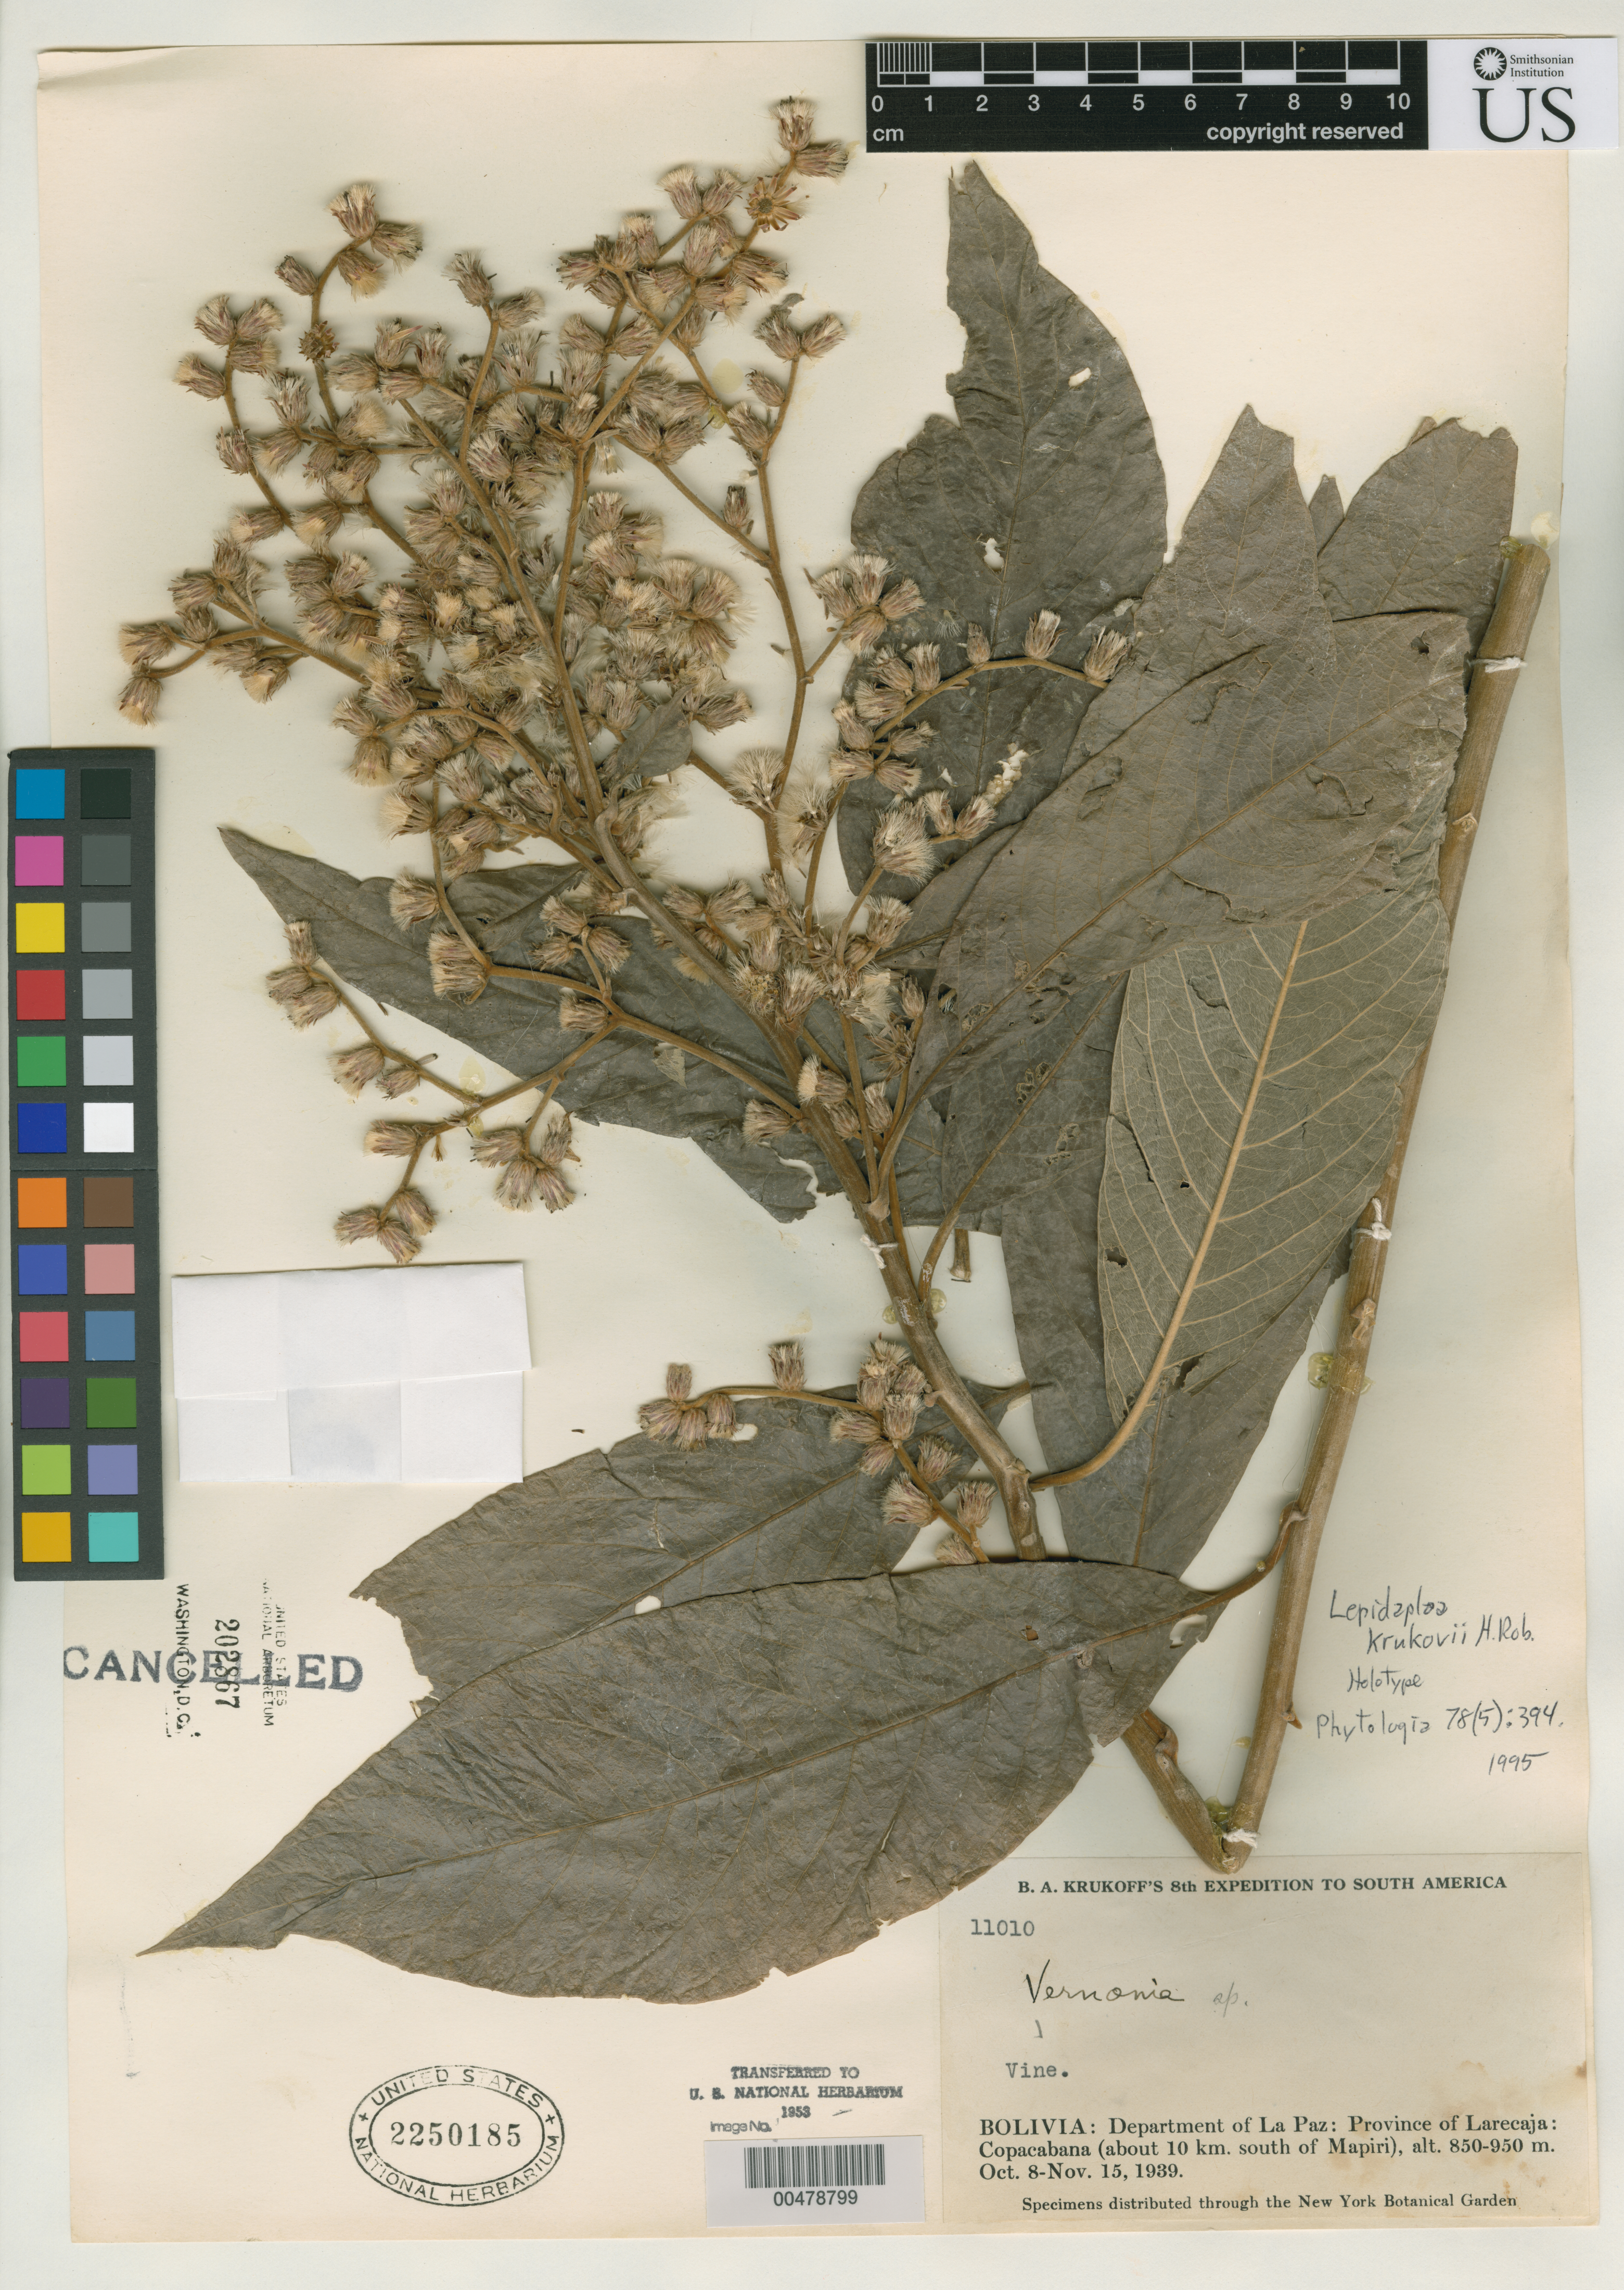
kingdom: Plantae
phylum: Tracheophyta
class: Magnoliopsida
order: Asterales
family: Asteraceae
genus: Lepidaploa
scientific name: Lepidaploa krukovii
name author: H. Rob.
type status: Holotype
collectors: B. A. Krukoff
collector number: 11010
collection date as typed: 08 Oct 1939 to 15 Nov 1939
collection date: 1939-10-08/1939-11-15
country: Bolivia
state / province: La Paz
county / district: Larecaja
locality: Department of La Paz: Province of Larecaja: Copacabana (about 10 km south of Mapiri)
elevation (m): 850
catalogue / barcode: US 2250185